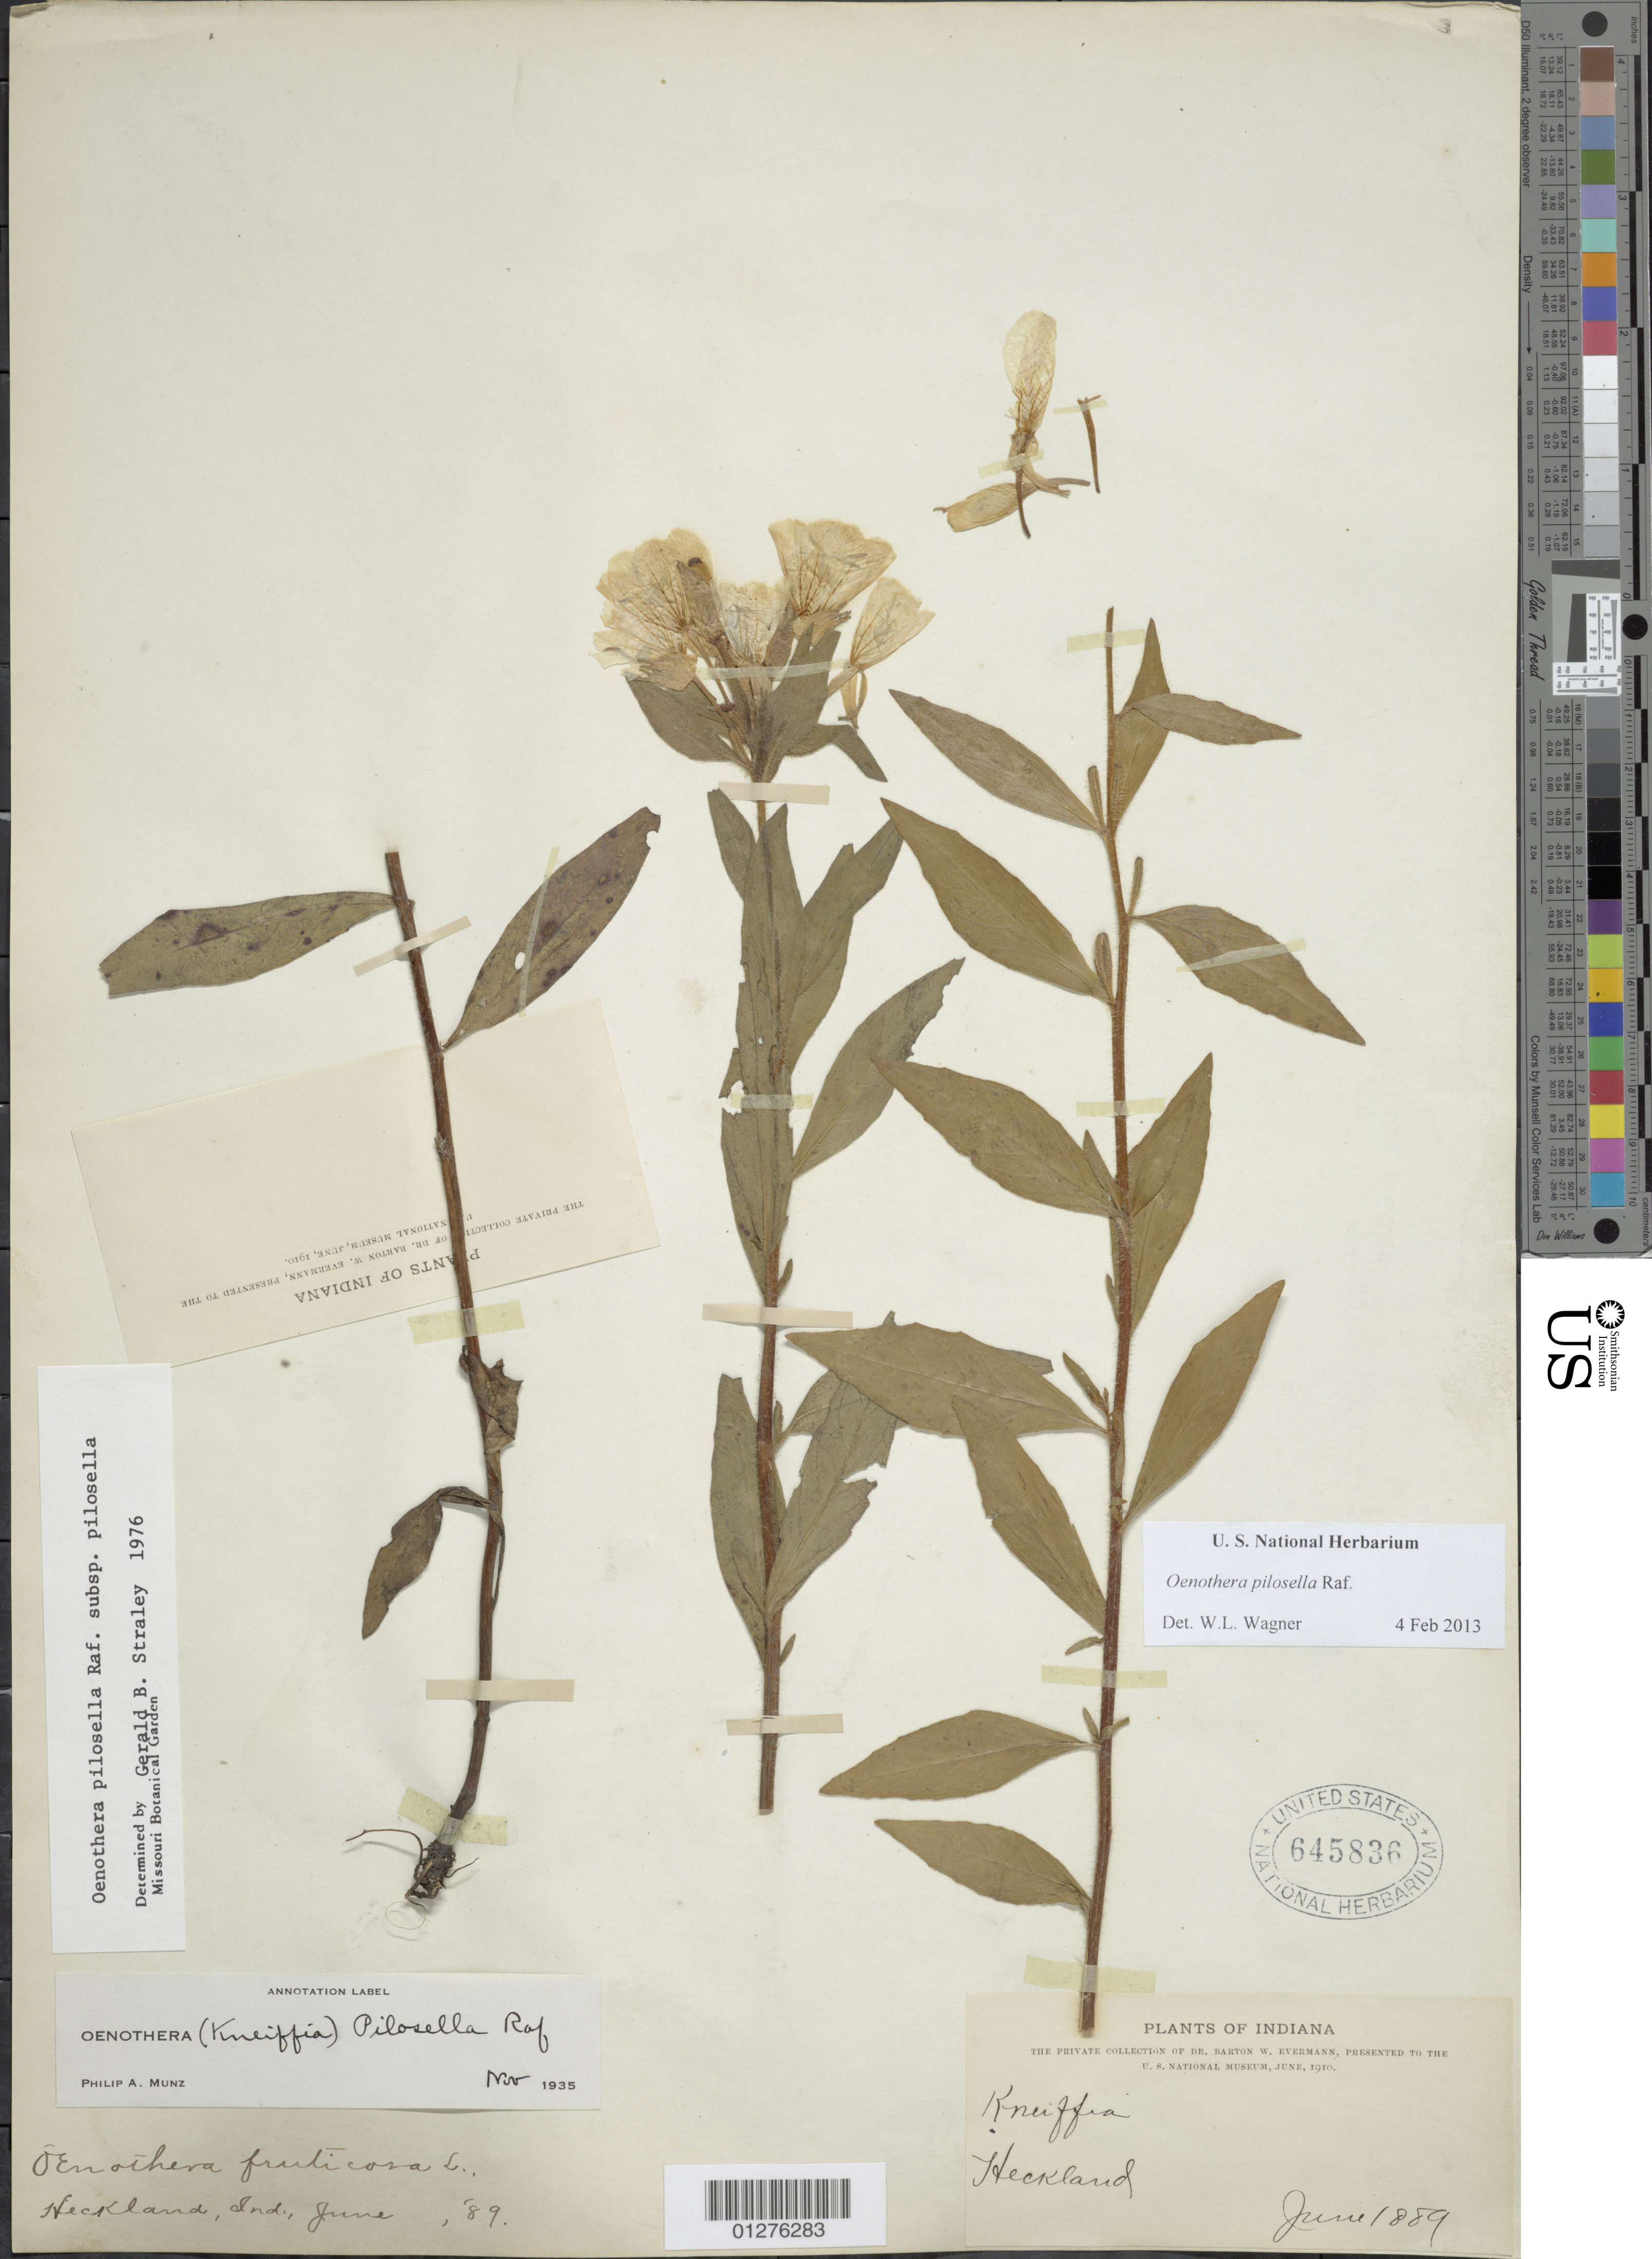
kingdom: Plantae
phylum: Tracheophyta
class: Magnoliopsida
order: Myrtales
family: Onagraceae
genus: Oenothera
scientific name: Oenothera pilosella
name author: Raf.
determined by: Wagner, W. L., (BOT), Smithsonian Institution - National Museum of Natural History (UNITED STATES)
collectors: B. W. Evermann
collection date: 1889-06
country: United States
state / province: Indiana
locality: Heckland.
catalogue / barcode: US 645836